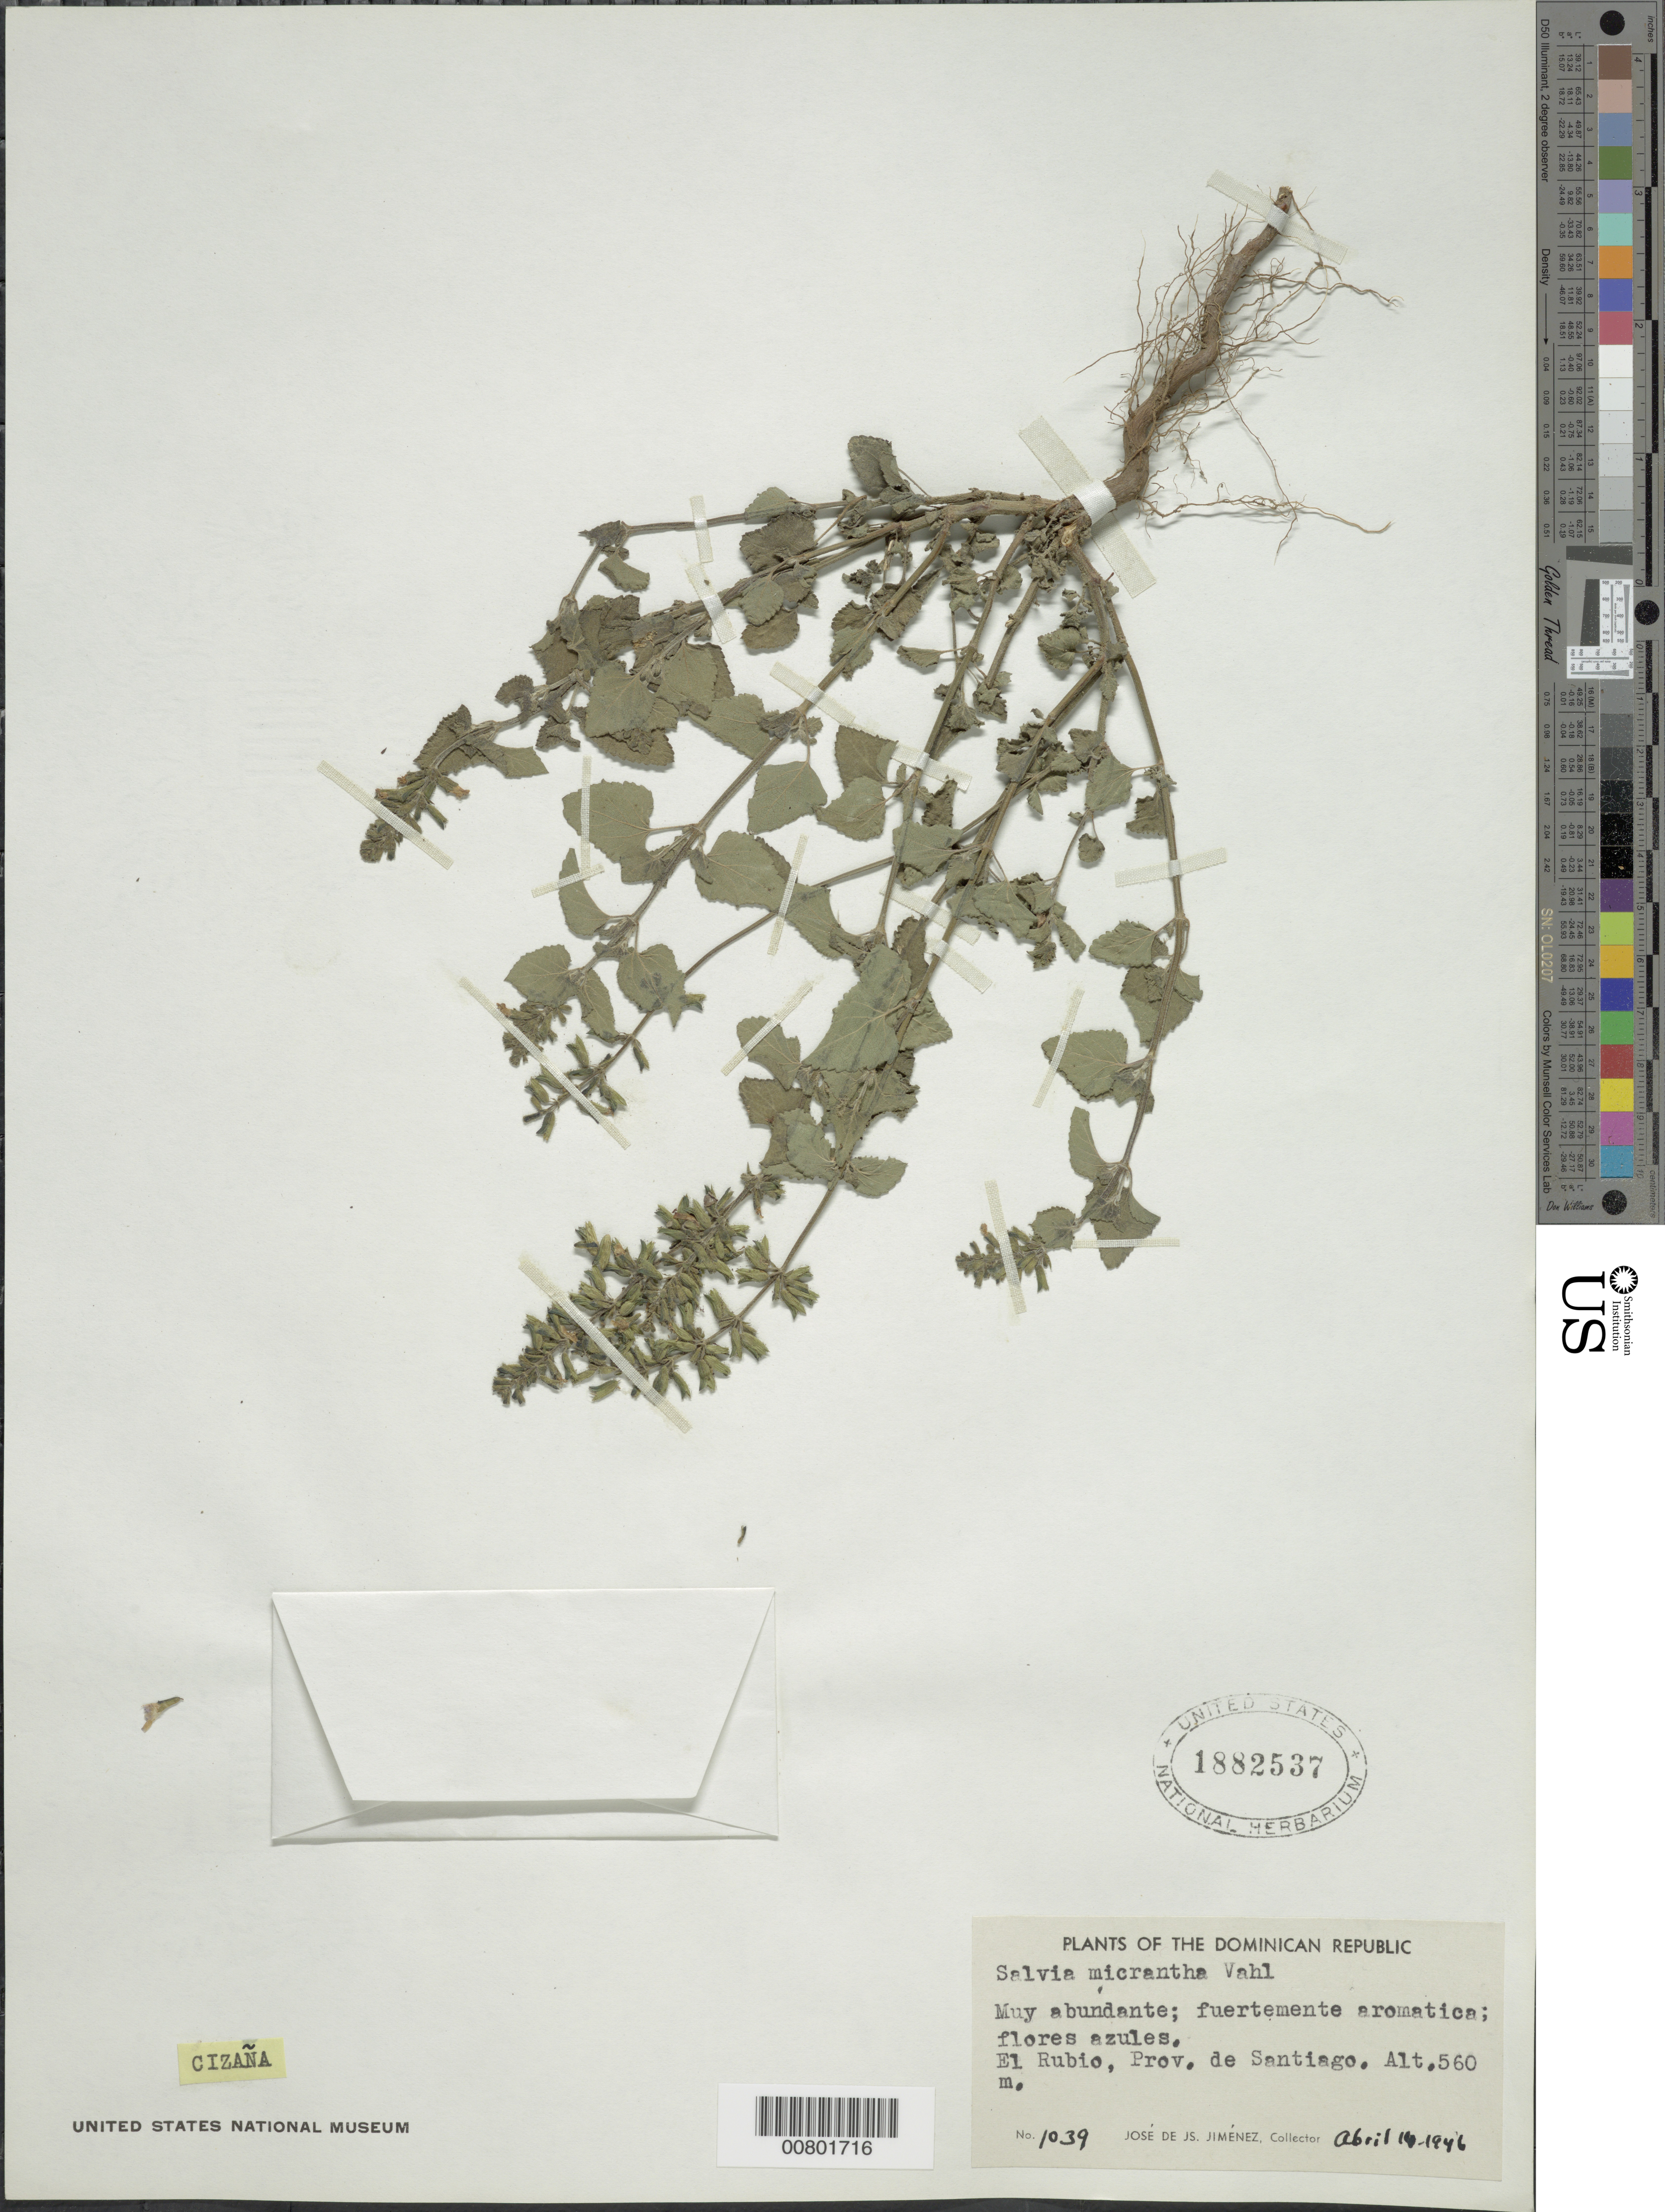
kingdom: Plantae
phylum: Tracheophyta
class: Magnoliopsida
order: Lamiales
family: Lamiaceae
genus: Salvia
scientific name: Salvia micrantha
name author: Vahl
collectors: J. J. Jiménez Almonte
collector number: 1039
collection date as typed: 14 Apr 1946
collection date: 1946-04-14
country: Dominican Republic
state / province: Santiago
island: Hispaniola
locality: El Rubio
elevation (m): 560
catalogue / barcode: US 1882537